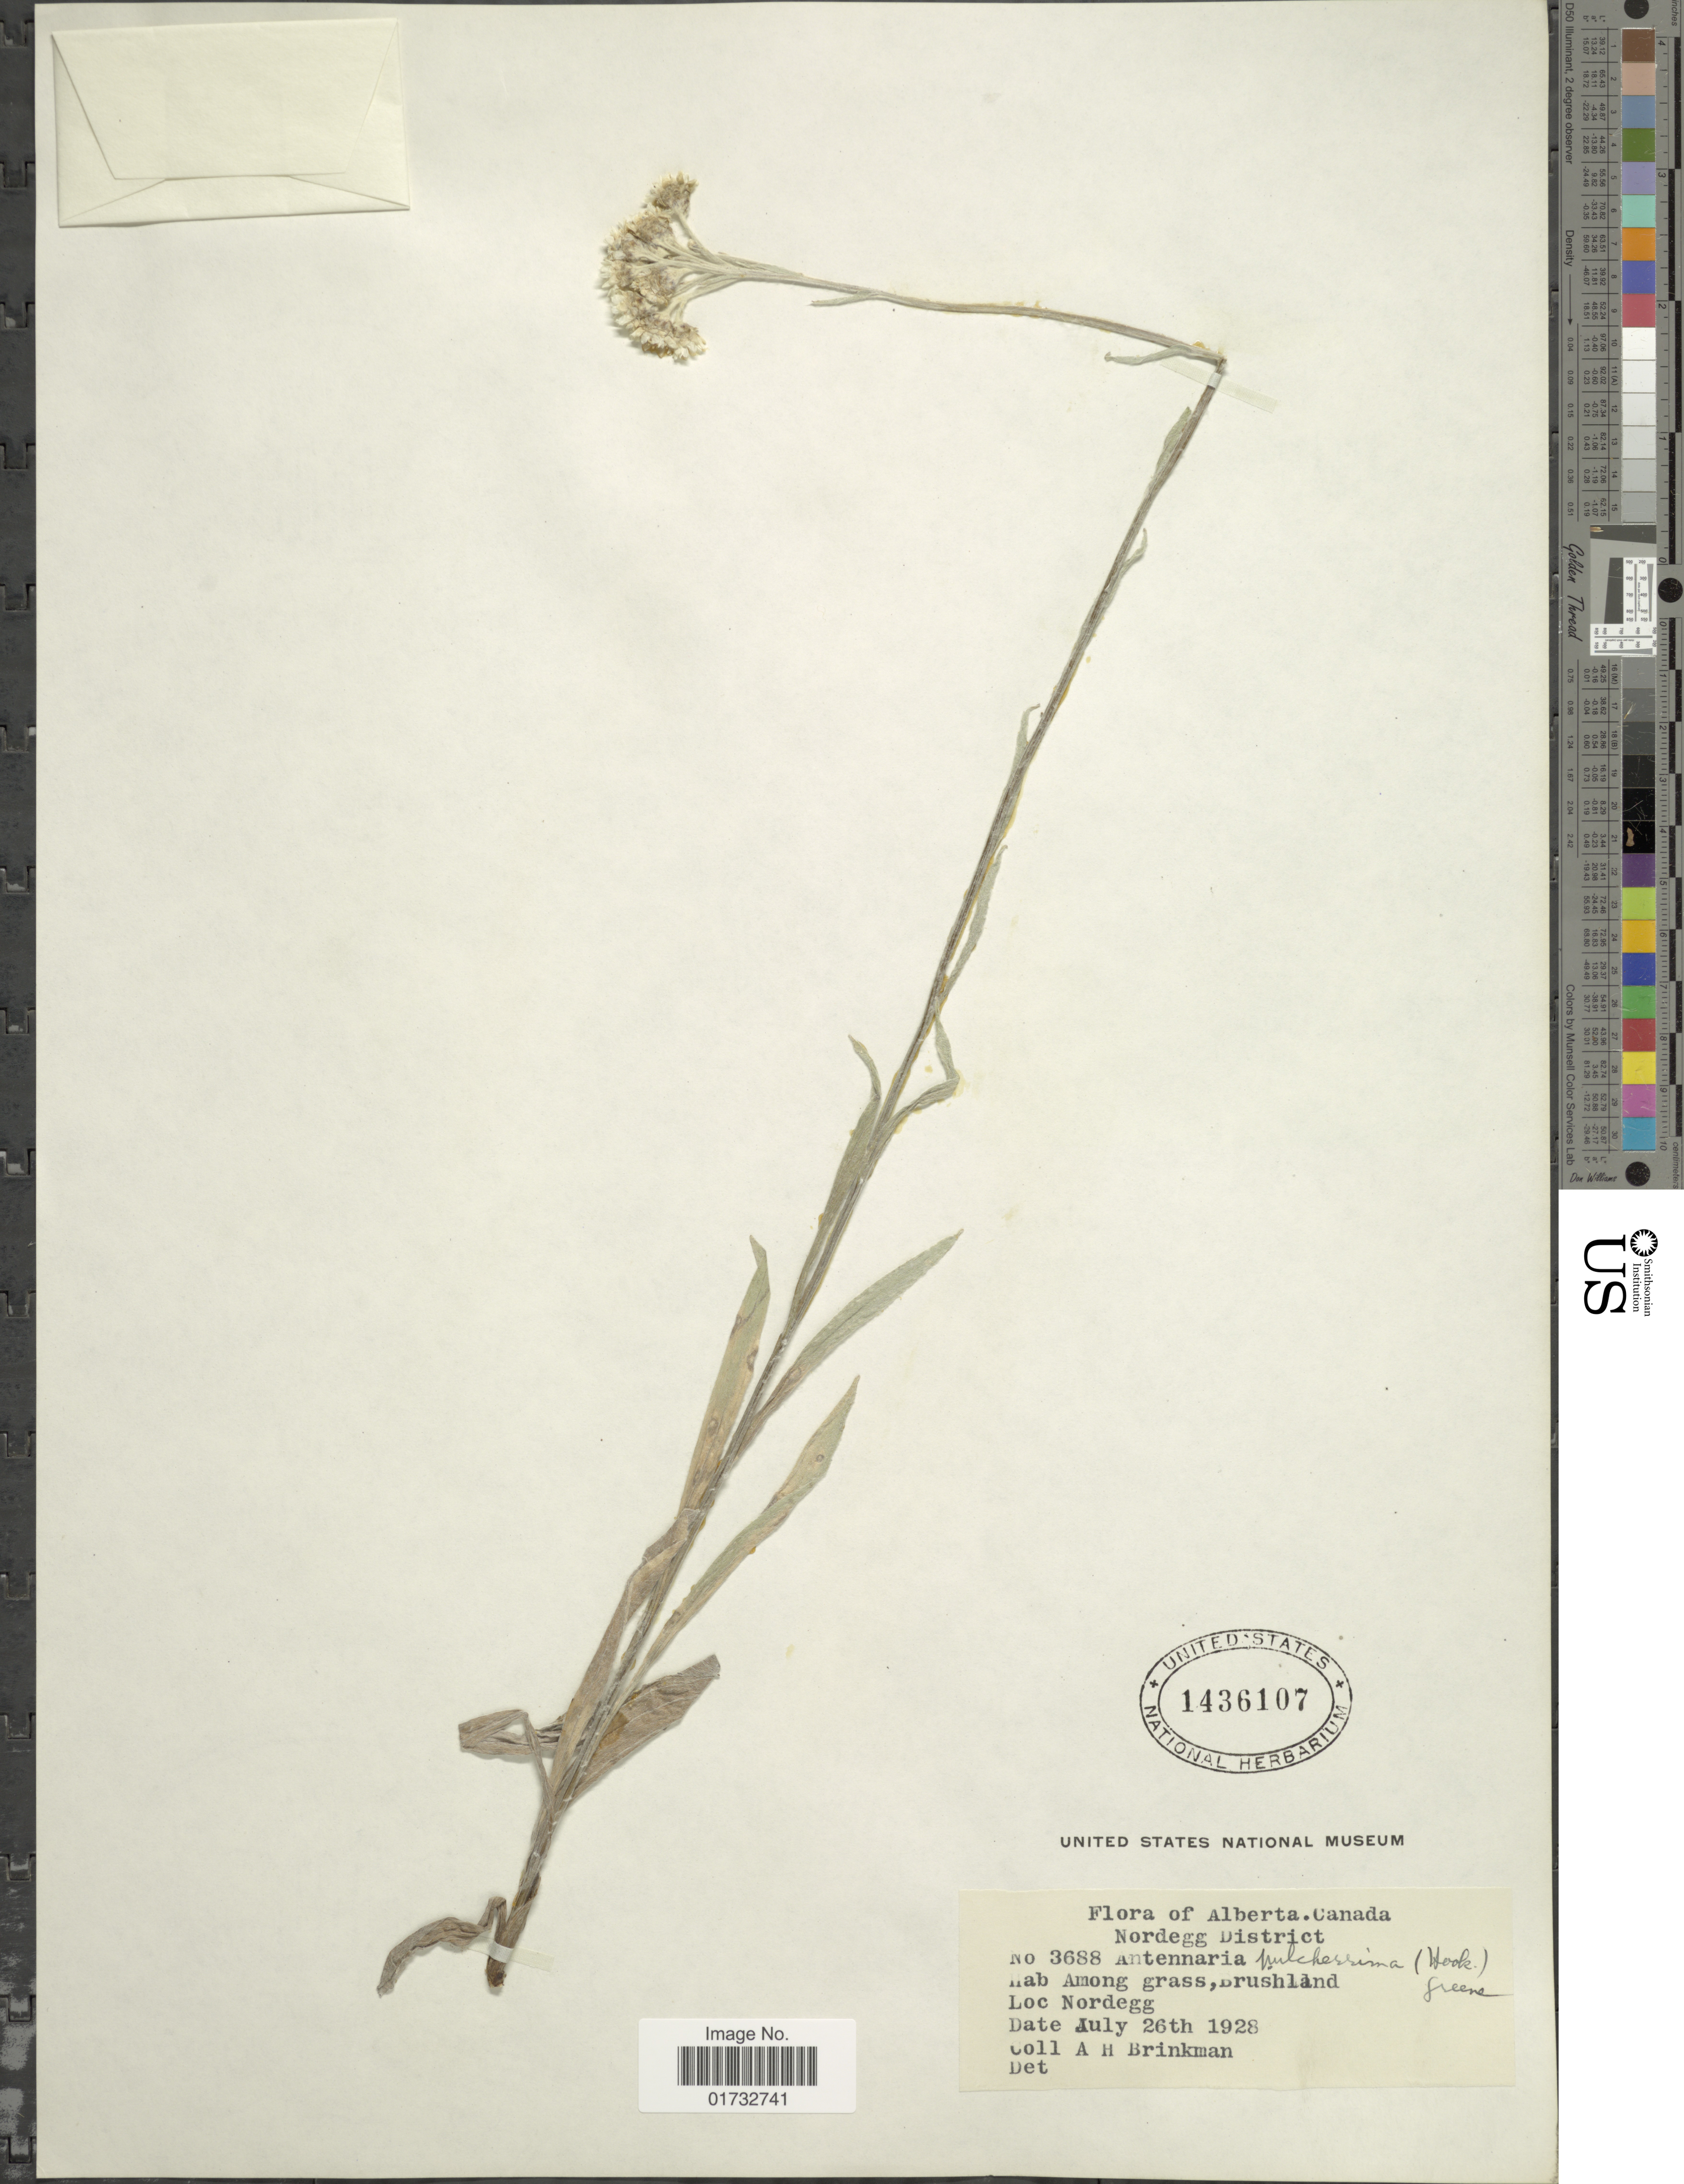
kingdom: Plantae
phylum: Tracheophyta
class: Magnoliopsida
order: Asterales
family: Asteraceae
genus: Antennaria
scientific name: Antennaria pulcherrima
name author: (Hook.) Greene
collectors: A. Brinkman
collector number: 3688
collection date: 1928-07-26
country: Canada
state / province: Alberta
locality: Nordegg District. Nordegg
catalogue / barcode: US 1436107